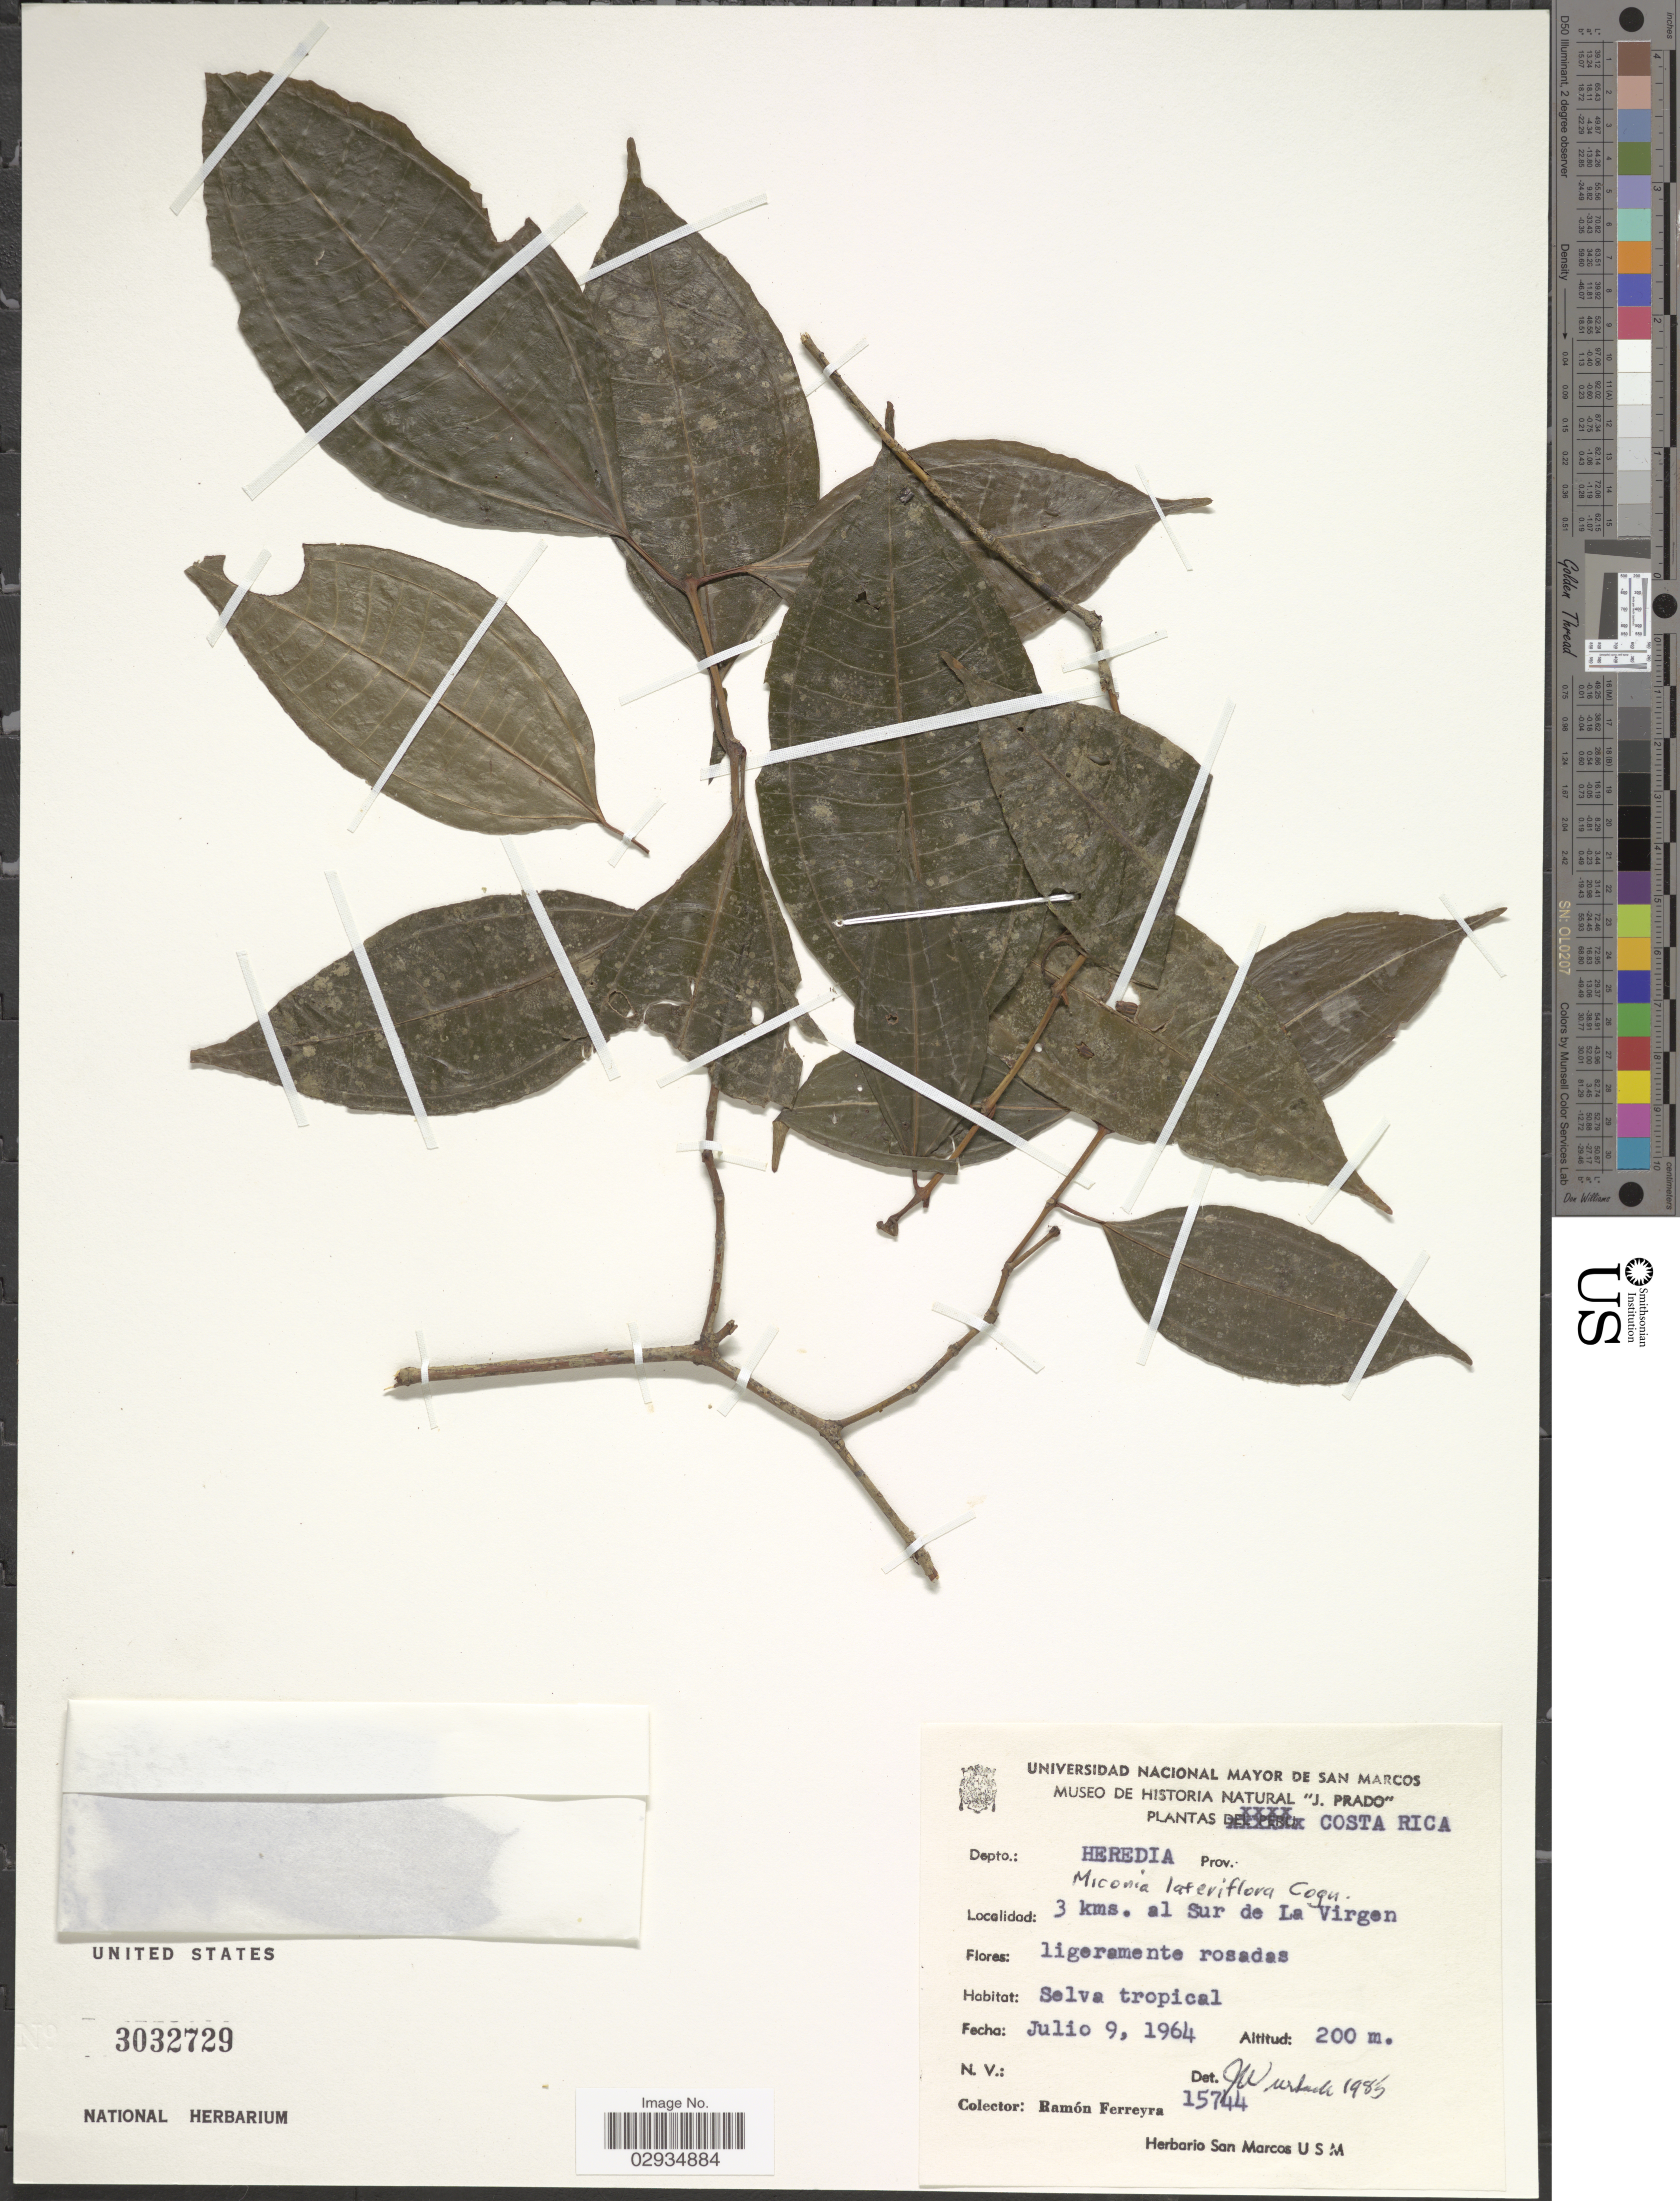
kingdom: Plantae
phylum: Tracheophyta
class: Magnoliopsida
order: Myrtales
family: Melastomataceae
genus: Miconia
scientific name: Miconia lateriflora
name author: Cogn.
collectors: R. A. Ferreyra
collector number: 15744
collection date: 1964-07-09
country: Costa Rica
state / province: Heredia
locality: Depto.: Heredia. 3 kms. al Sur de La Virgen.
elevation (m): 200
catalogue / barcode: US 3032729